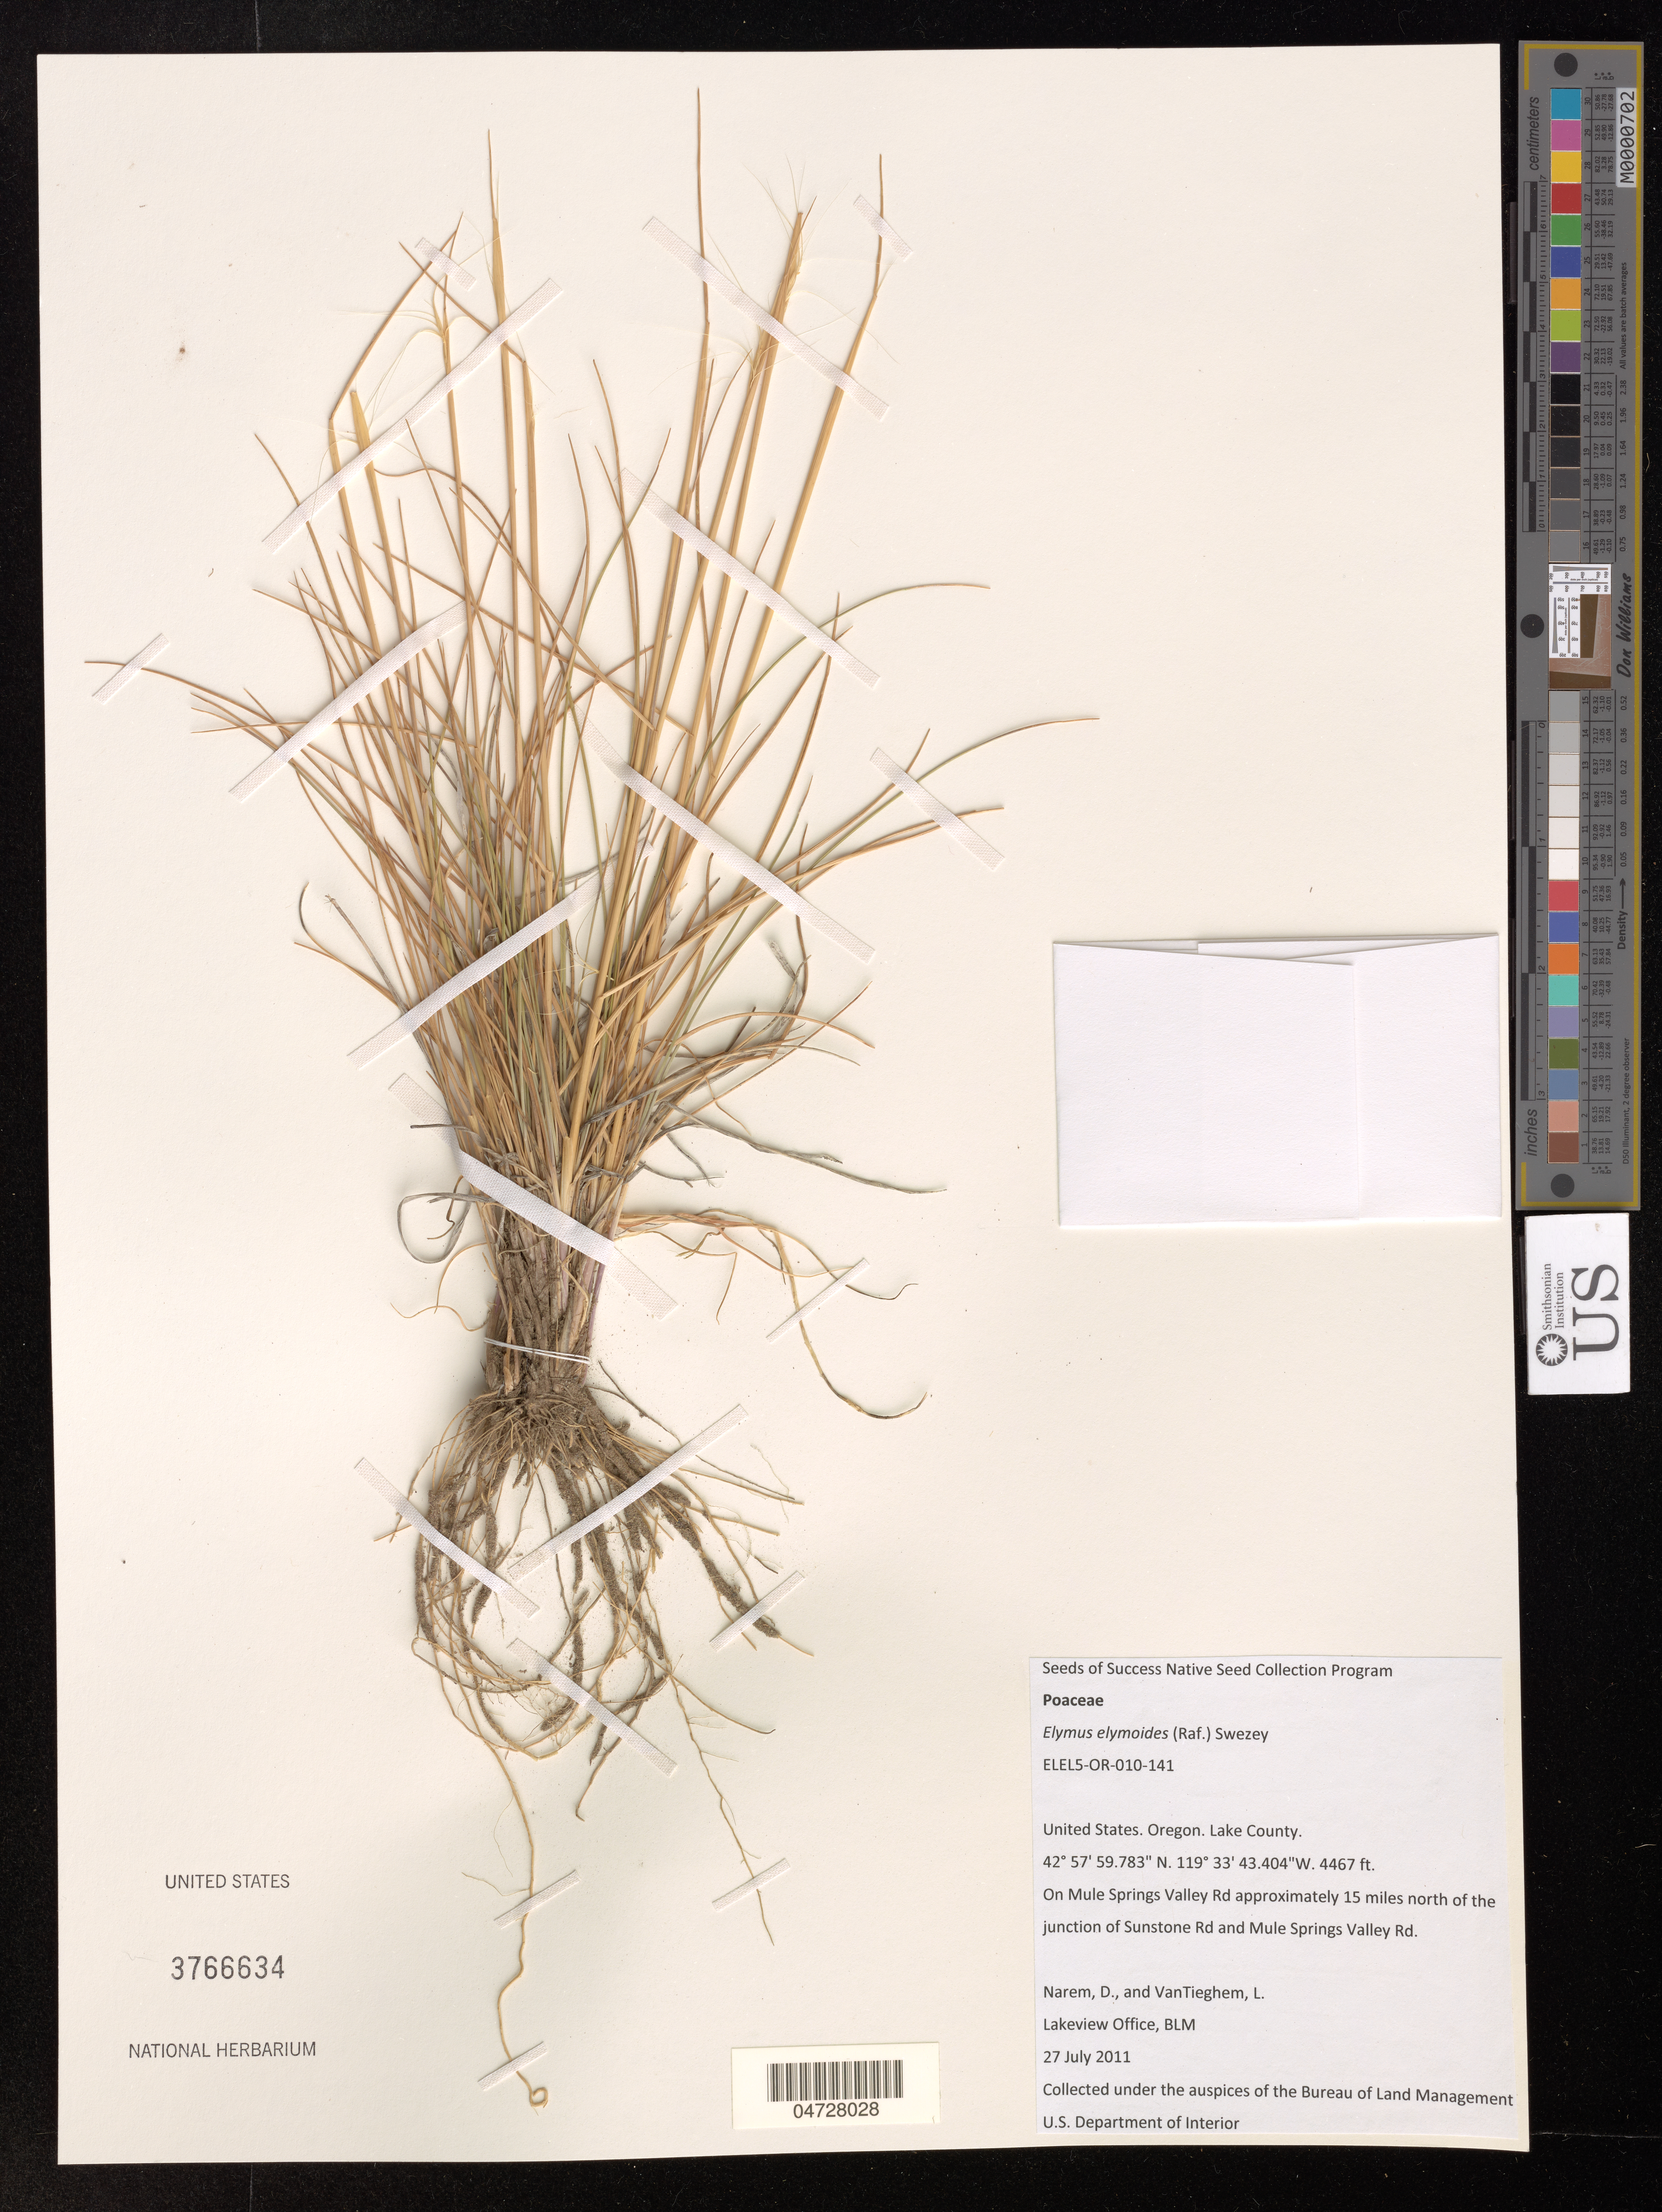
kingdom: Plantae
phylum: Tracheophyta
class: Liliopsida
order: Poales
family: Poaceae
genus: Elymus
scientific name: Elymus elymoides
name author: (Raf.) Swezey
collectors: D. Narem & L. VanTieghem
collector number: ELEL5-OR-010-141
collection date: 2011-07-27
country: United States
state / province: Oregon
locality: Lake County. On Mule Springs Valley Rd approximtely 15 miles north of the junction of Sunstone Rd and M<ule Springs Valley Rd.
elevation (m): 1362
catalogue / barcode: US 3766634